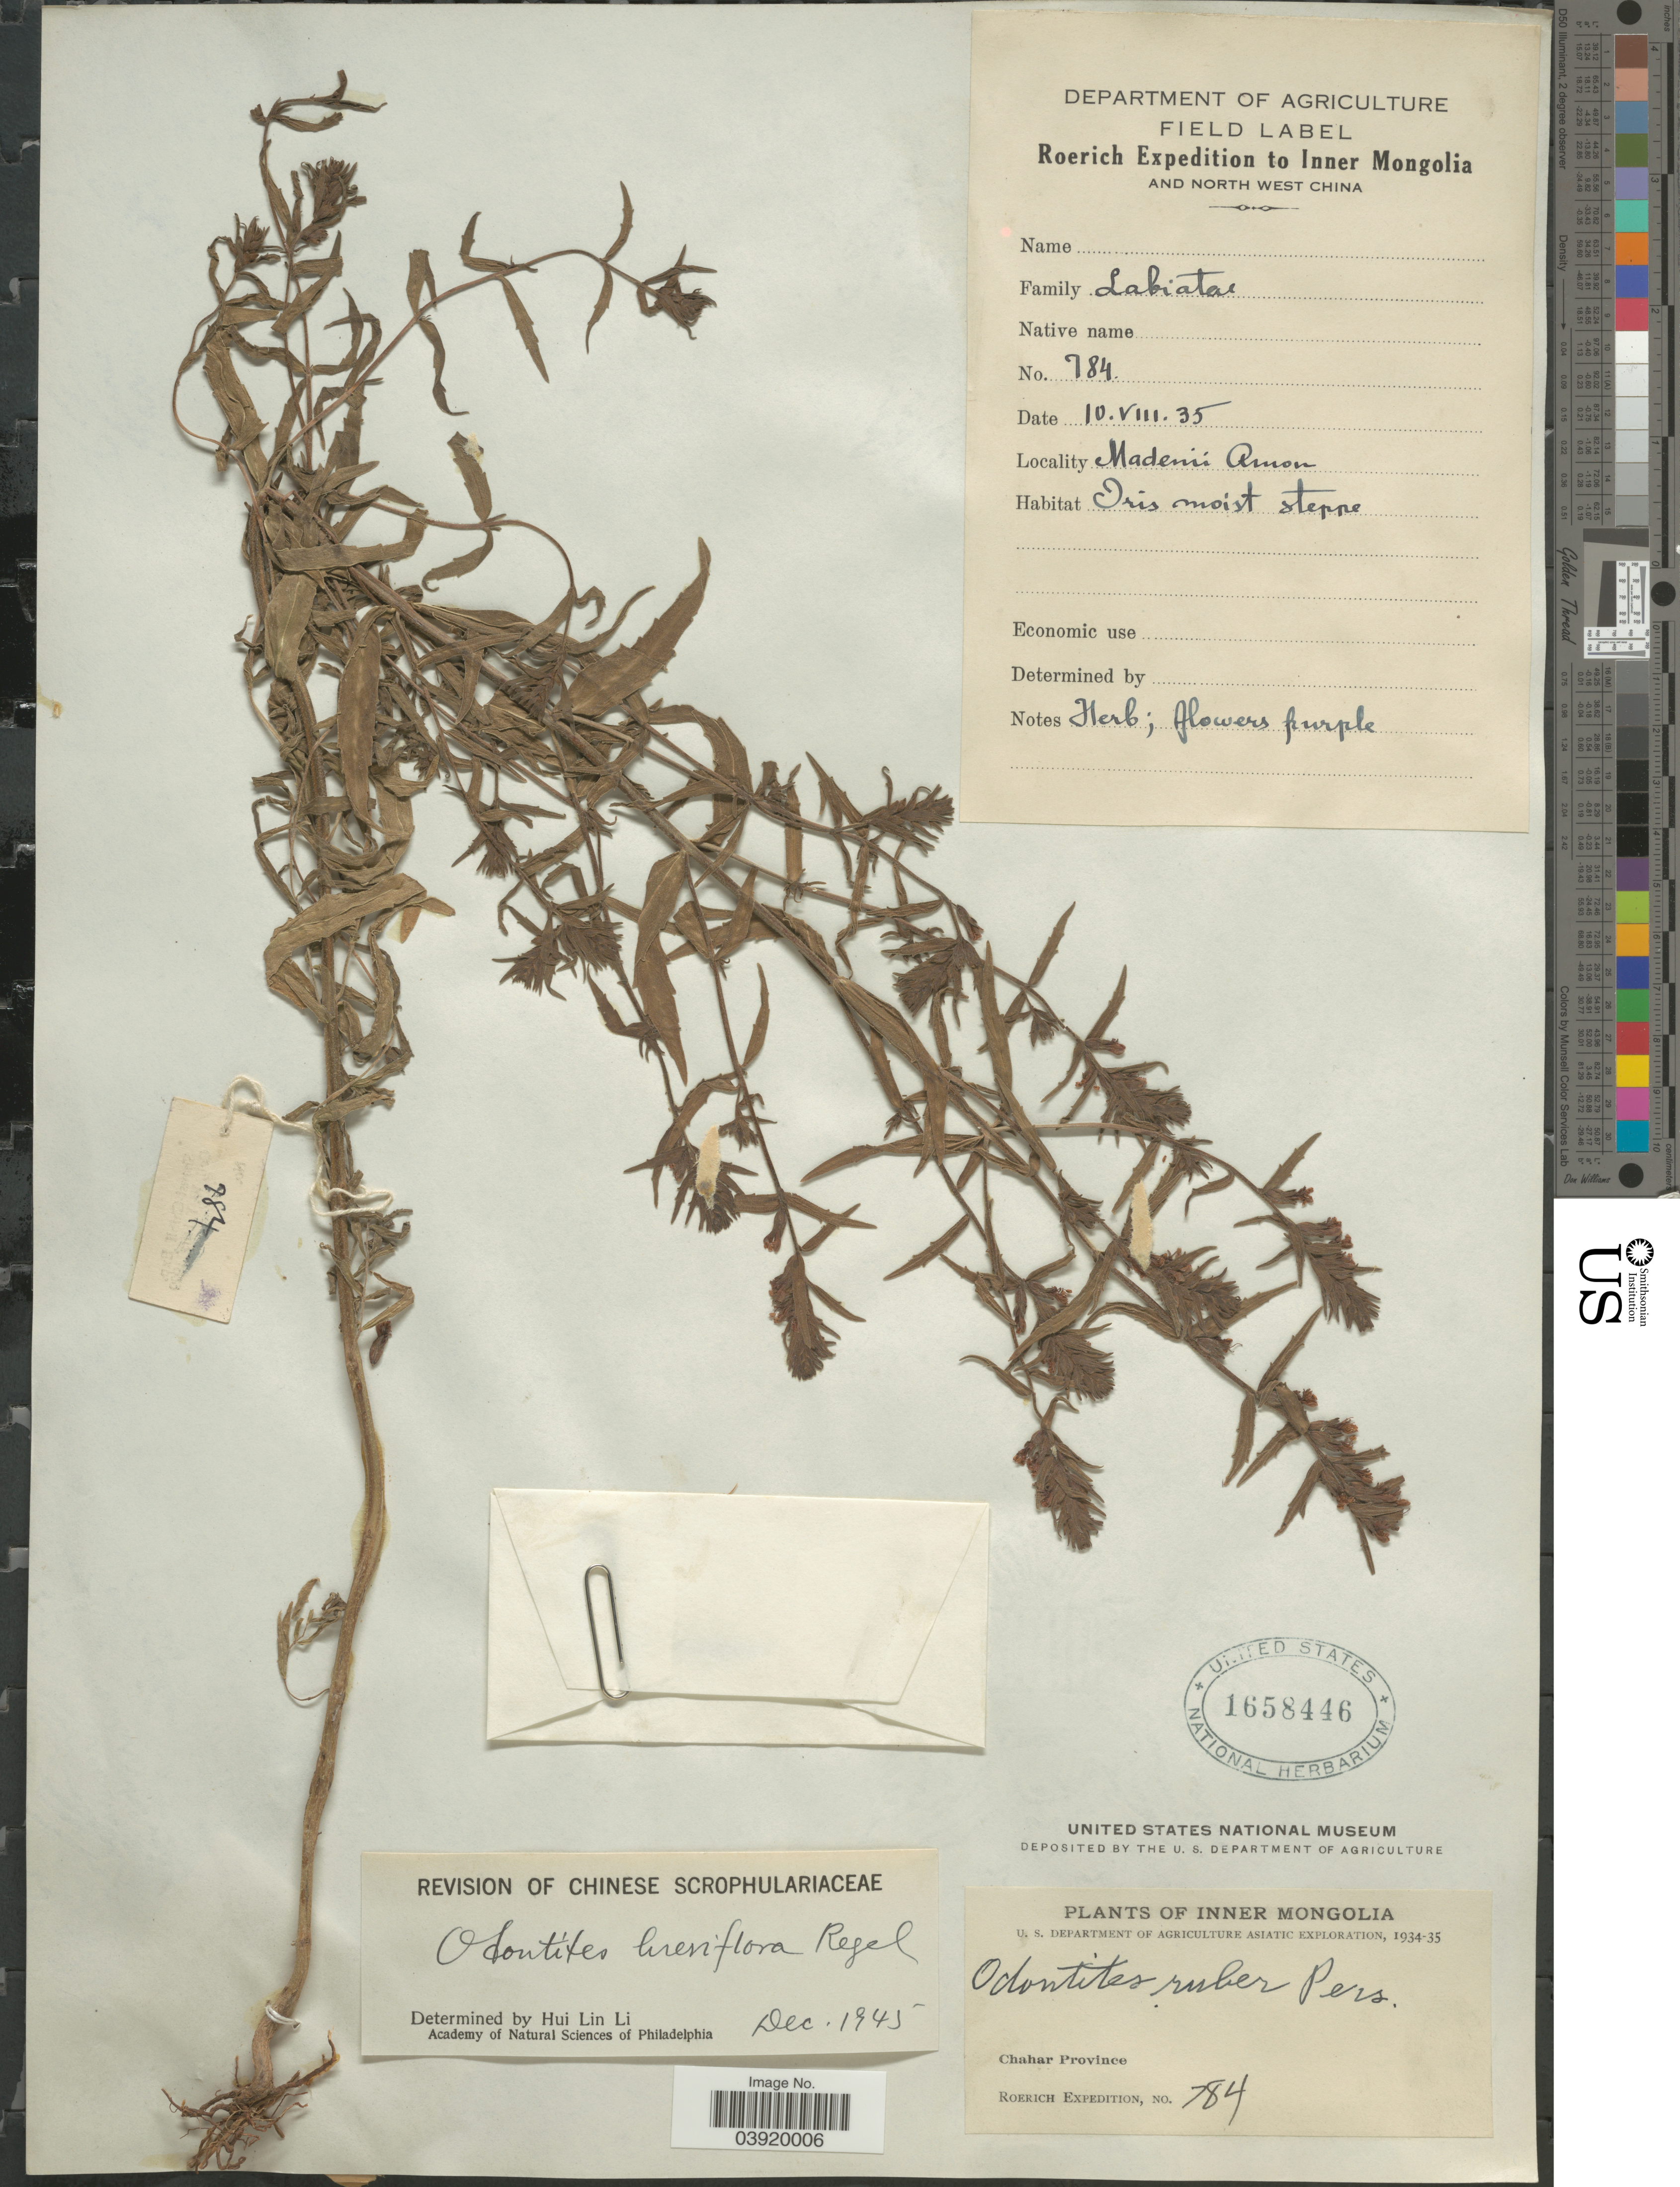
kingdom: Plantae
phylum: Tracheophyta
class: Magnoliopsida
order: Lamiales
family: Orobanchaceae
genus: Odontites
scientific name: Odontites breviflorus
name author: Regel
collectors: Roerich Expedition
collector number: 784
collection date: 1935-08-10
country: China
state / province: Nei Monggol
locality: Chahar Province (present-day: Inner Mongolia) and North West China. Chahar Province.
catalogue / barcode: US 1658446